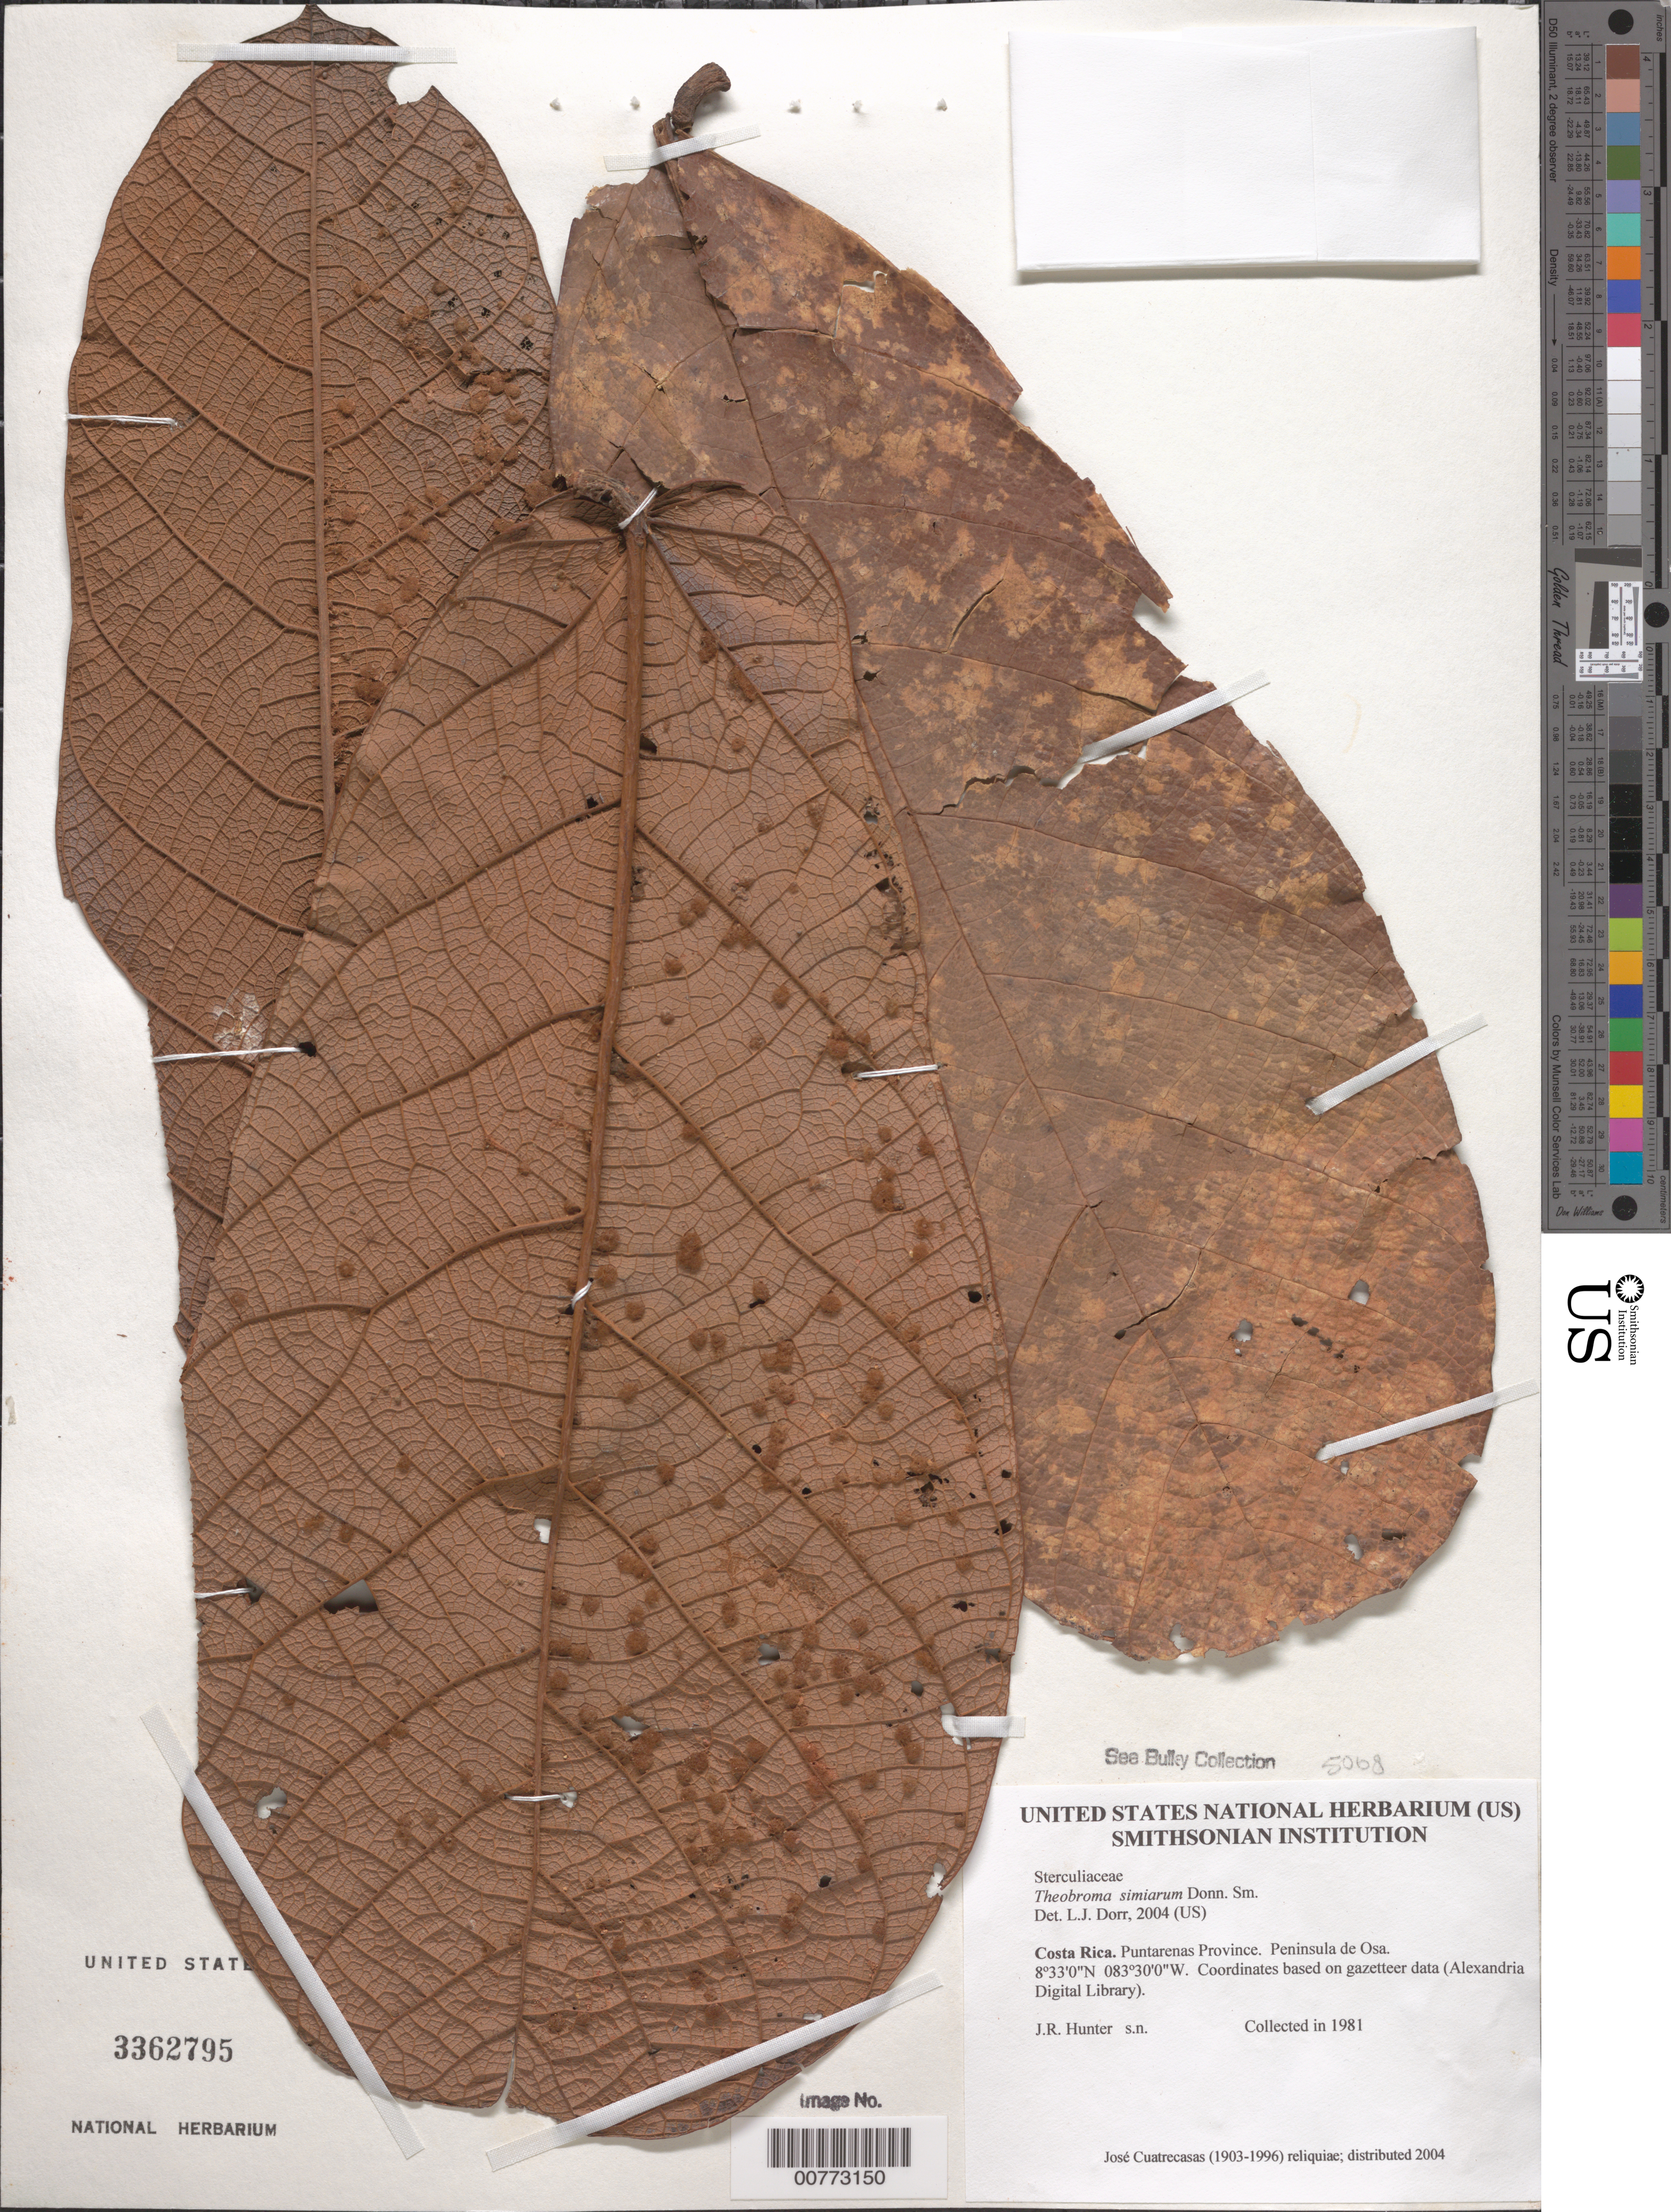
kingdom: Plantae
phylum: Tracheophyta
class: Magnoliopsida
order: Malvales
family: Malvaceae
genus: Theobroma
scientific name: Theobroma simiarum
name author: Donn. Sm.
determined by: Dorr, L. J., (BOT), Smithsonian Institution - National Museum of Natural History (UNITED STATES)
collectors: J. Hunter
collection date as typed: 1981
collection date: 1981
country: Costa Rica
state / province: Puntarenas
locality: Peninsula de Osa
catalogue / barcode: US 3362795